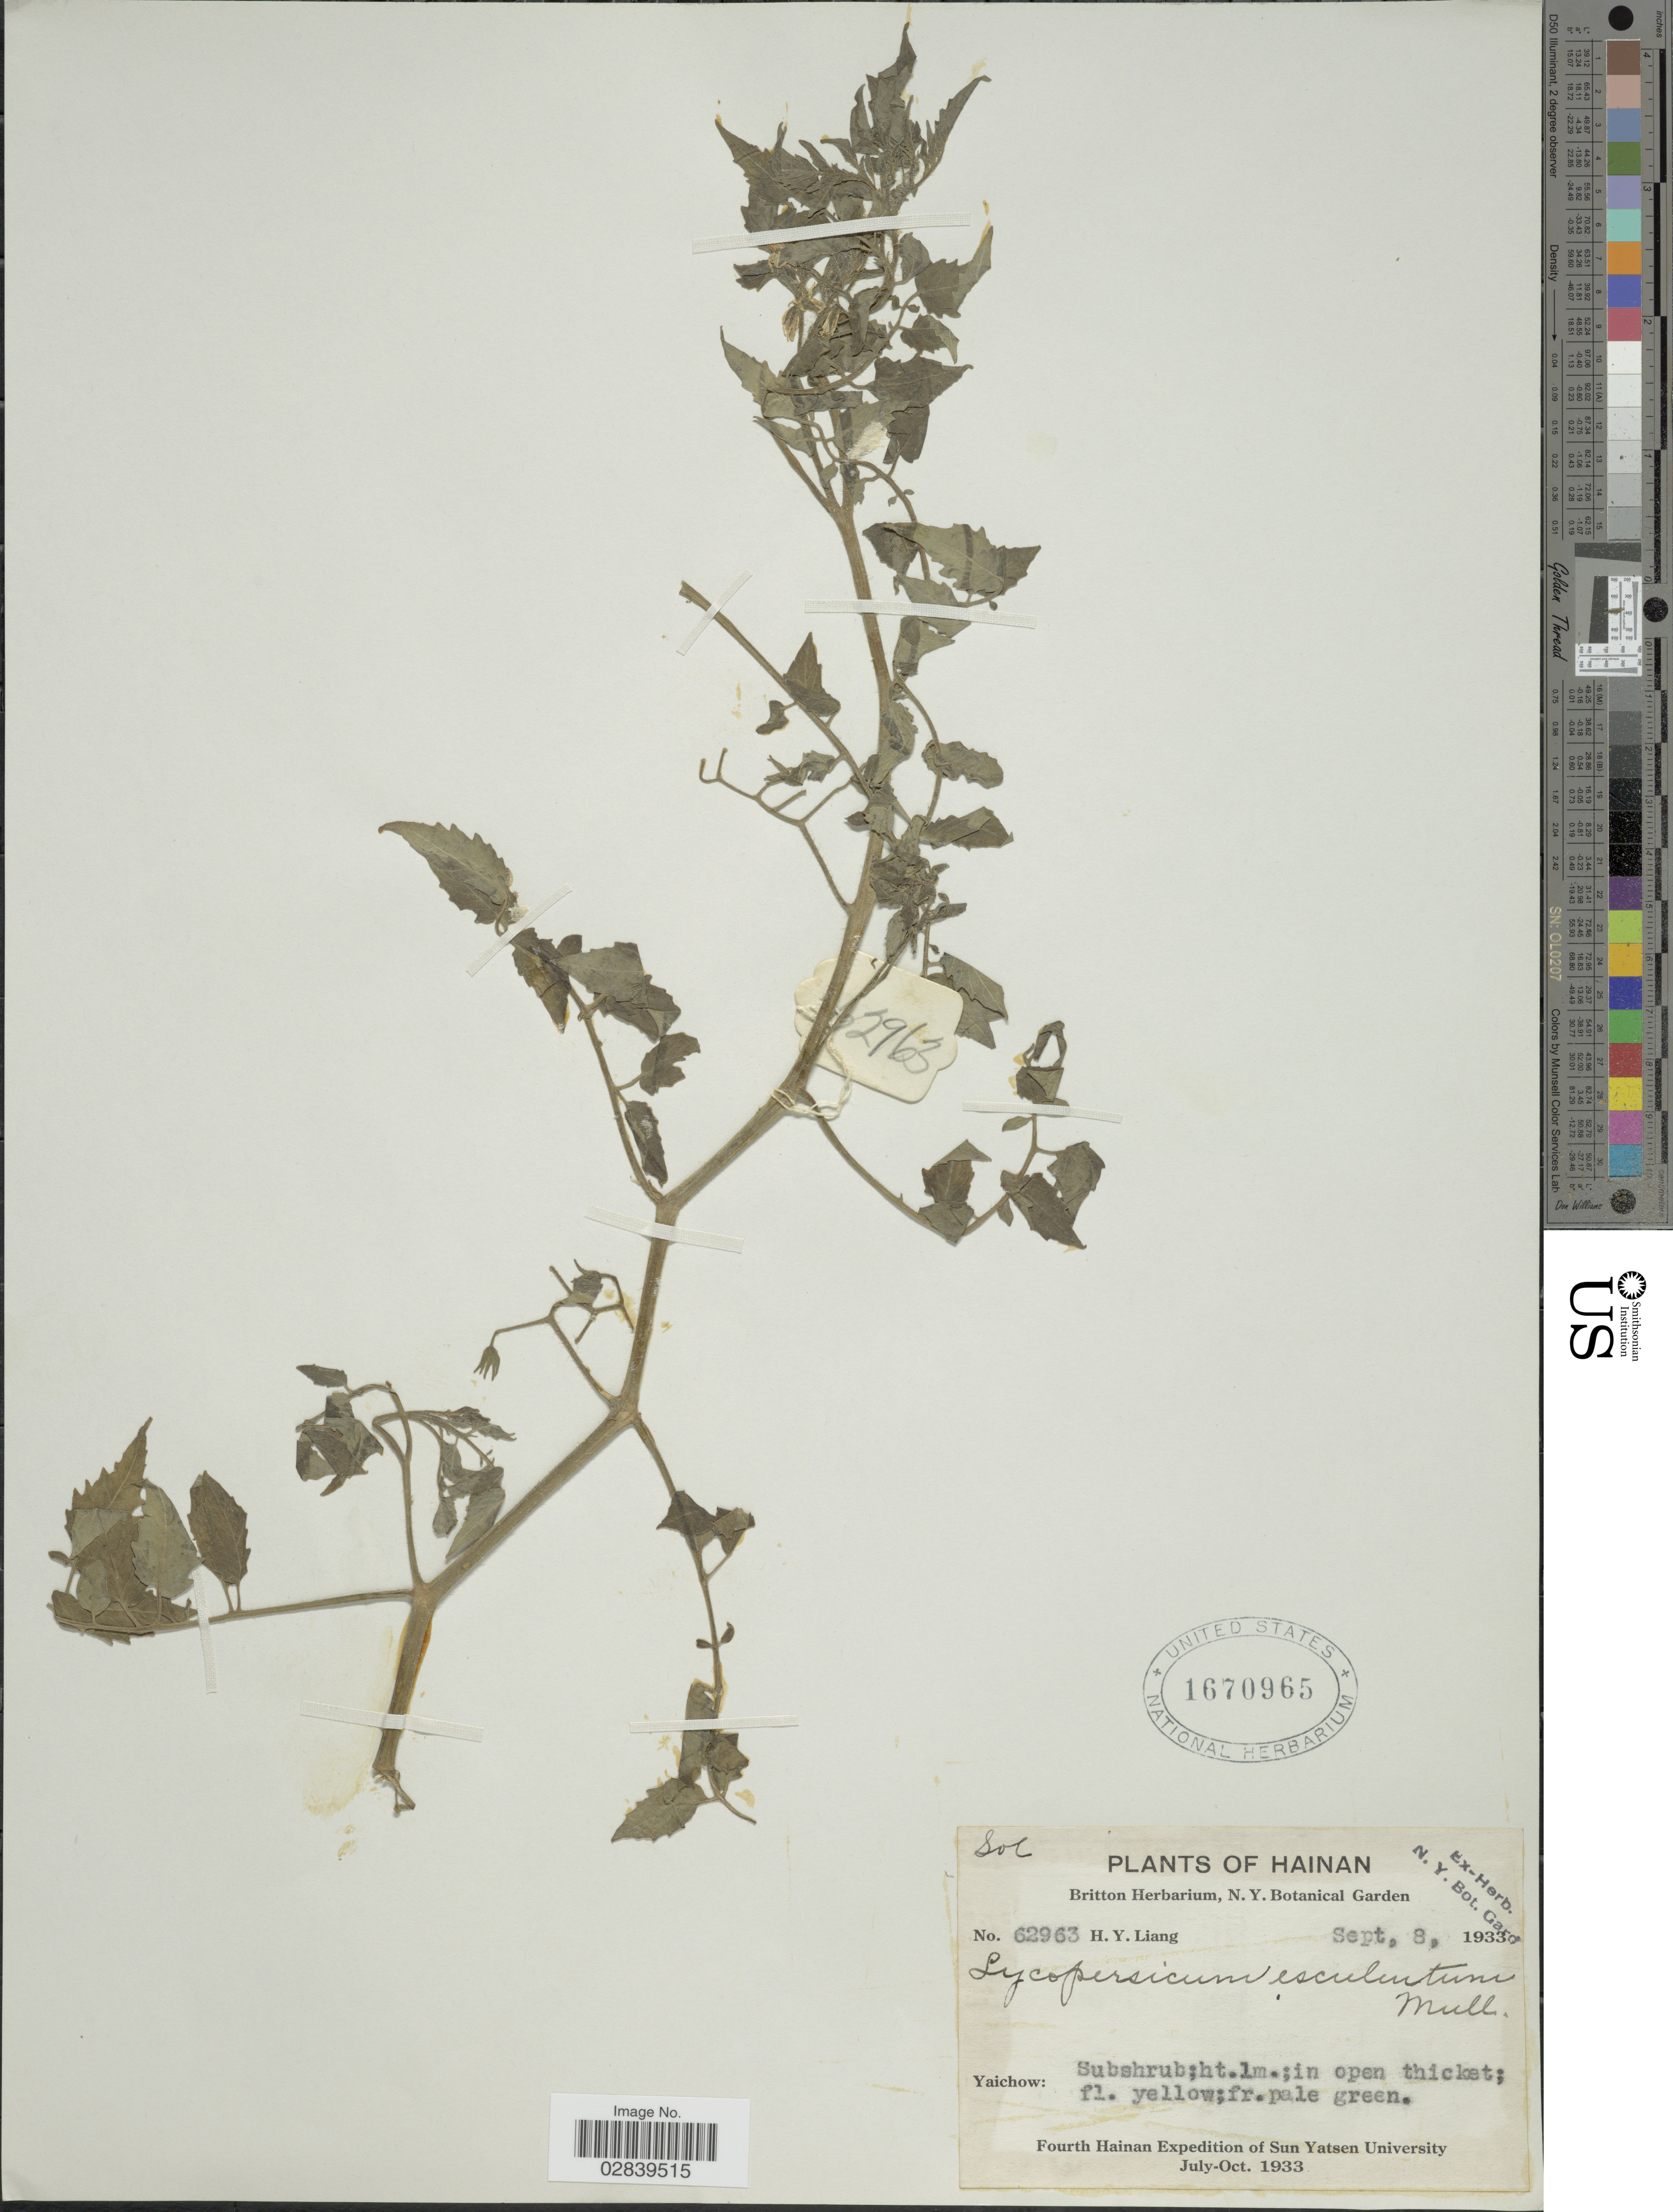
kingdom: Plantae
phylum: Tracheophyta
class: Magnoliopsida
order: Solanales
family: Solanaceae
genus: Lycopersicon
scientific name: Lycopersicon esculentum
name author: Mill.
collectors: H. Y. Liang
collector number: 62963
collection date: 1933-09-08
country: China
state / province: Hainan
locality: Yaichow.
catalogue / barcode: US 1670965